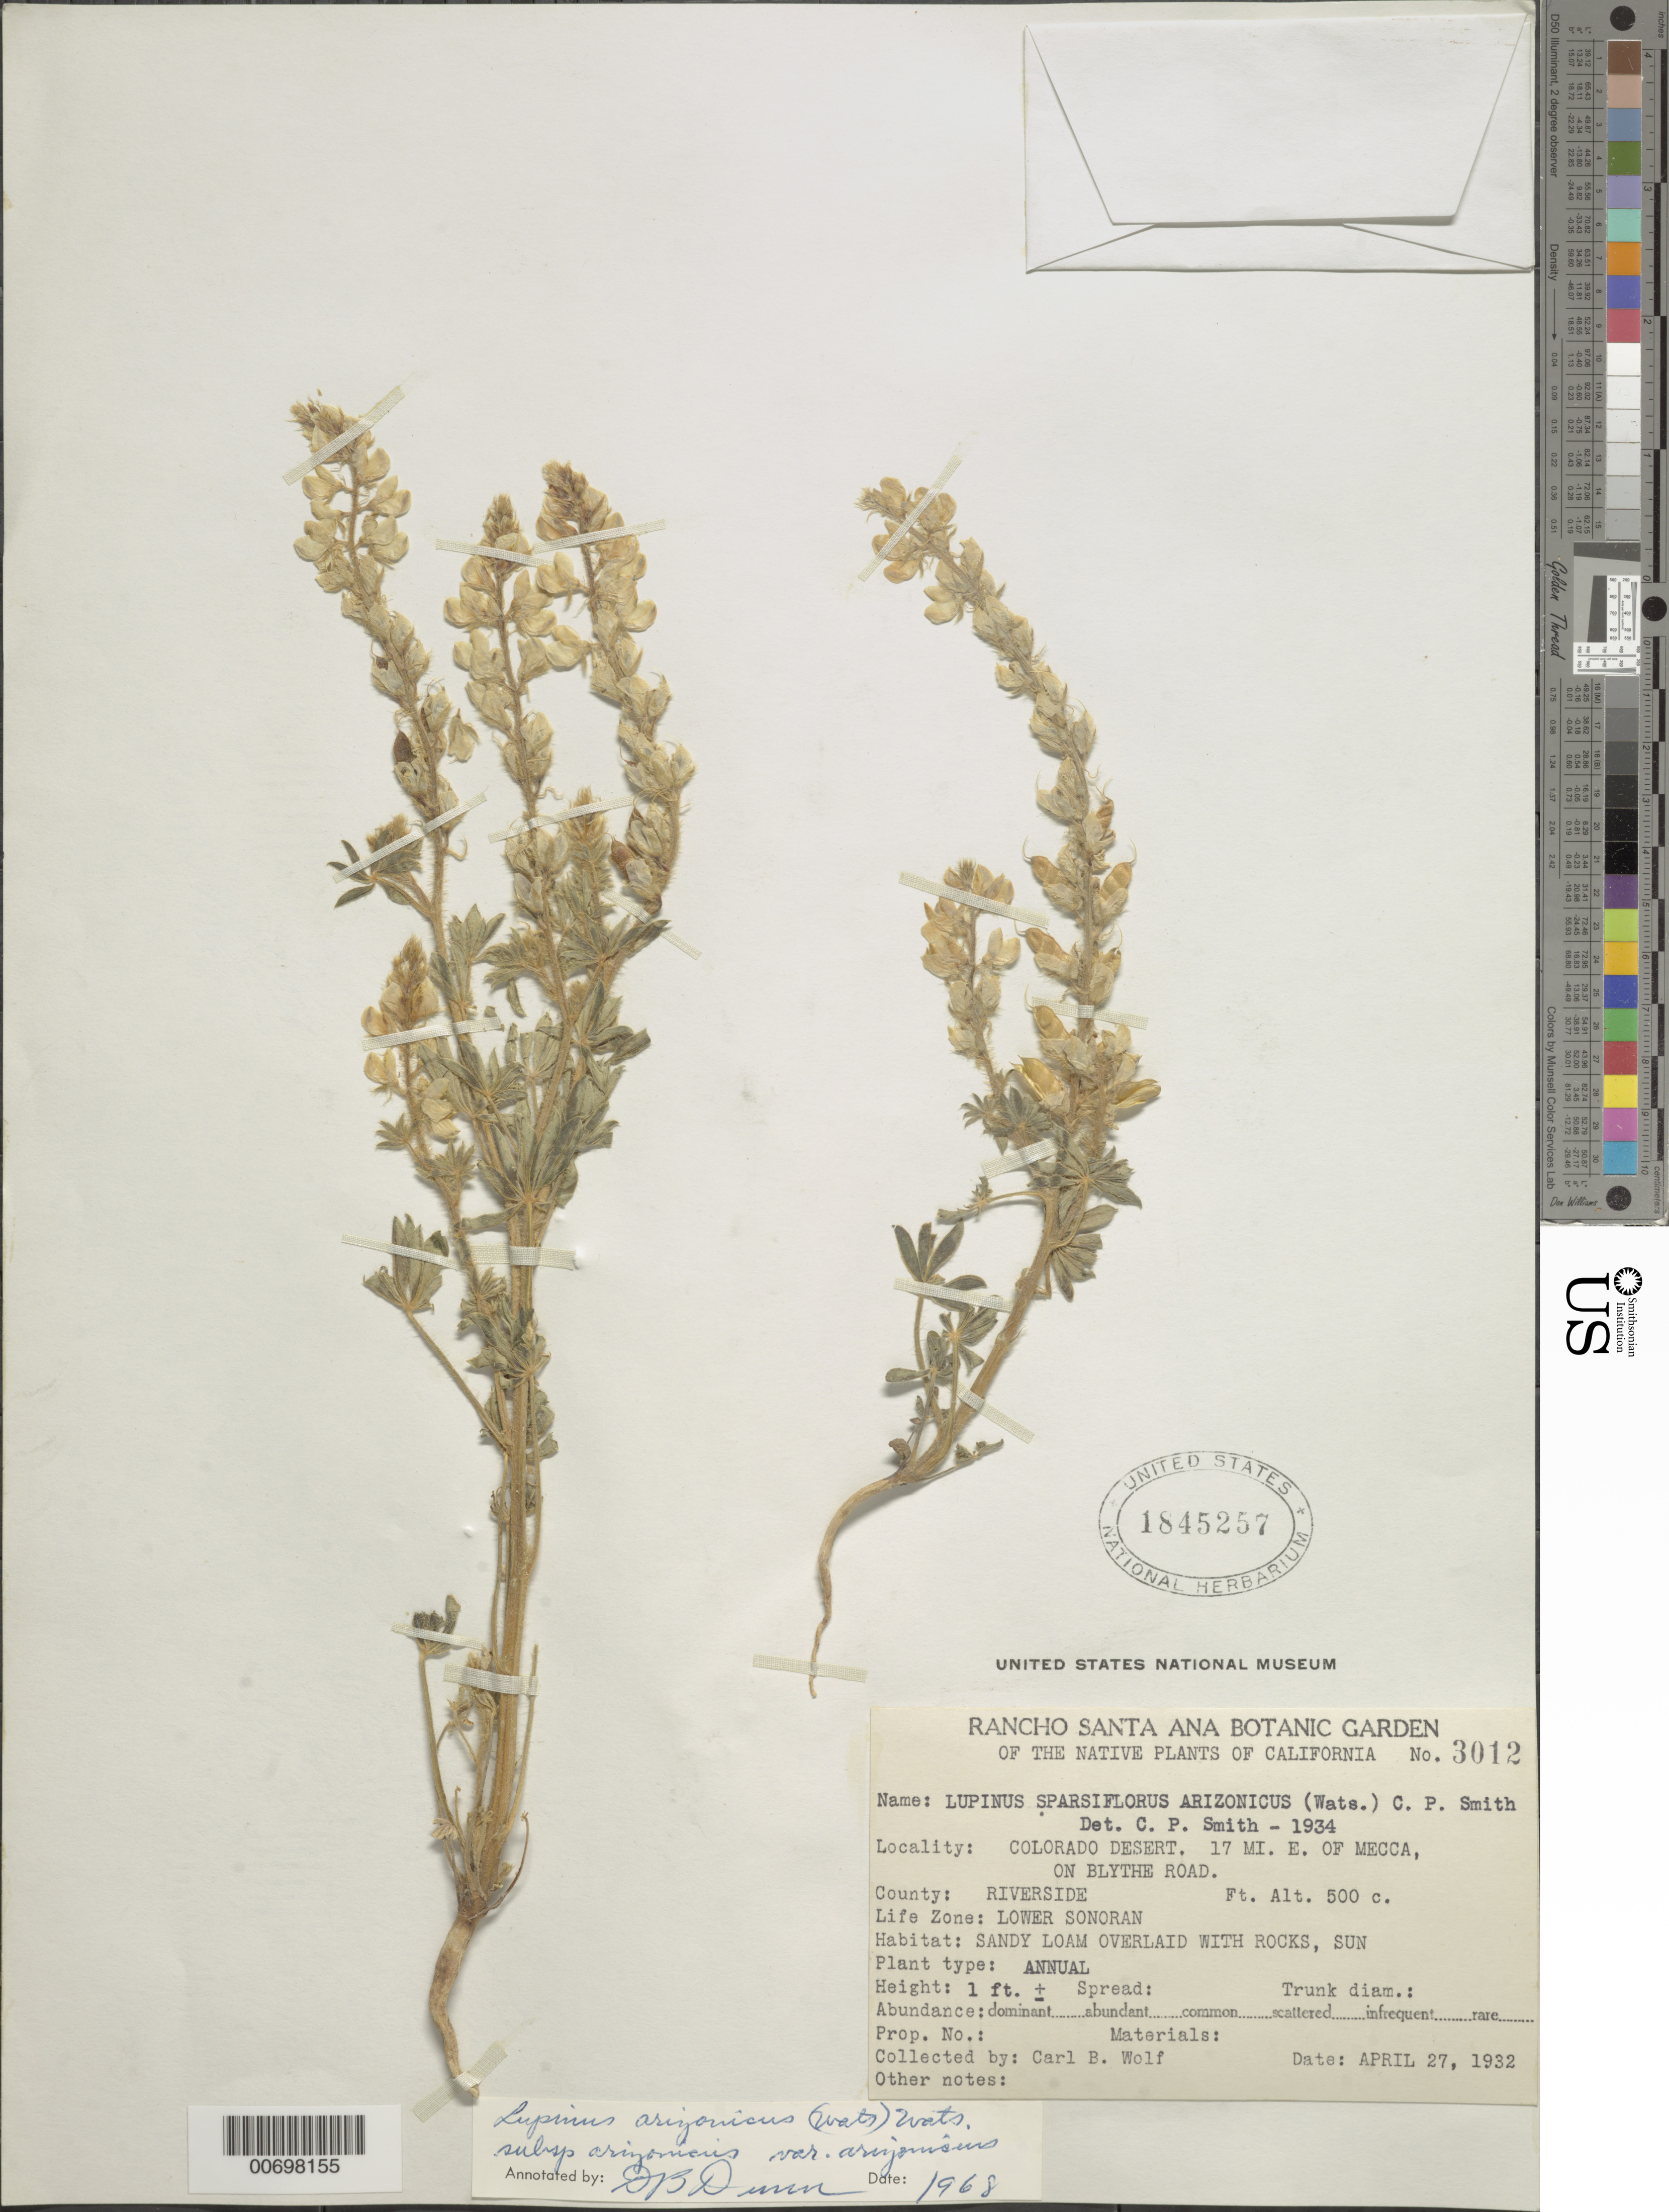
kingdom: Plantae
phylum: Tracheophyta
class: Magnoliopsida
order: Fabales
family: Fabaceae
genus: Lupinus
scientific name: Lupinus arizonicus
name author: (S. Watson) S. Watson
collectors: C. B. Wolf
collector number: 3012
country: United States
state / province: California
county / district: Riverside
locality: Colorado Desert. 1 Mi. E. of Mecca, on Blythe Road.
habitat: Lower Sonoran. Sandy loam overlaid with rocks, sun.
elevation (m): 152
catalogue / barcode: US 1845257